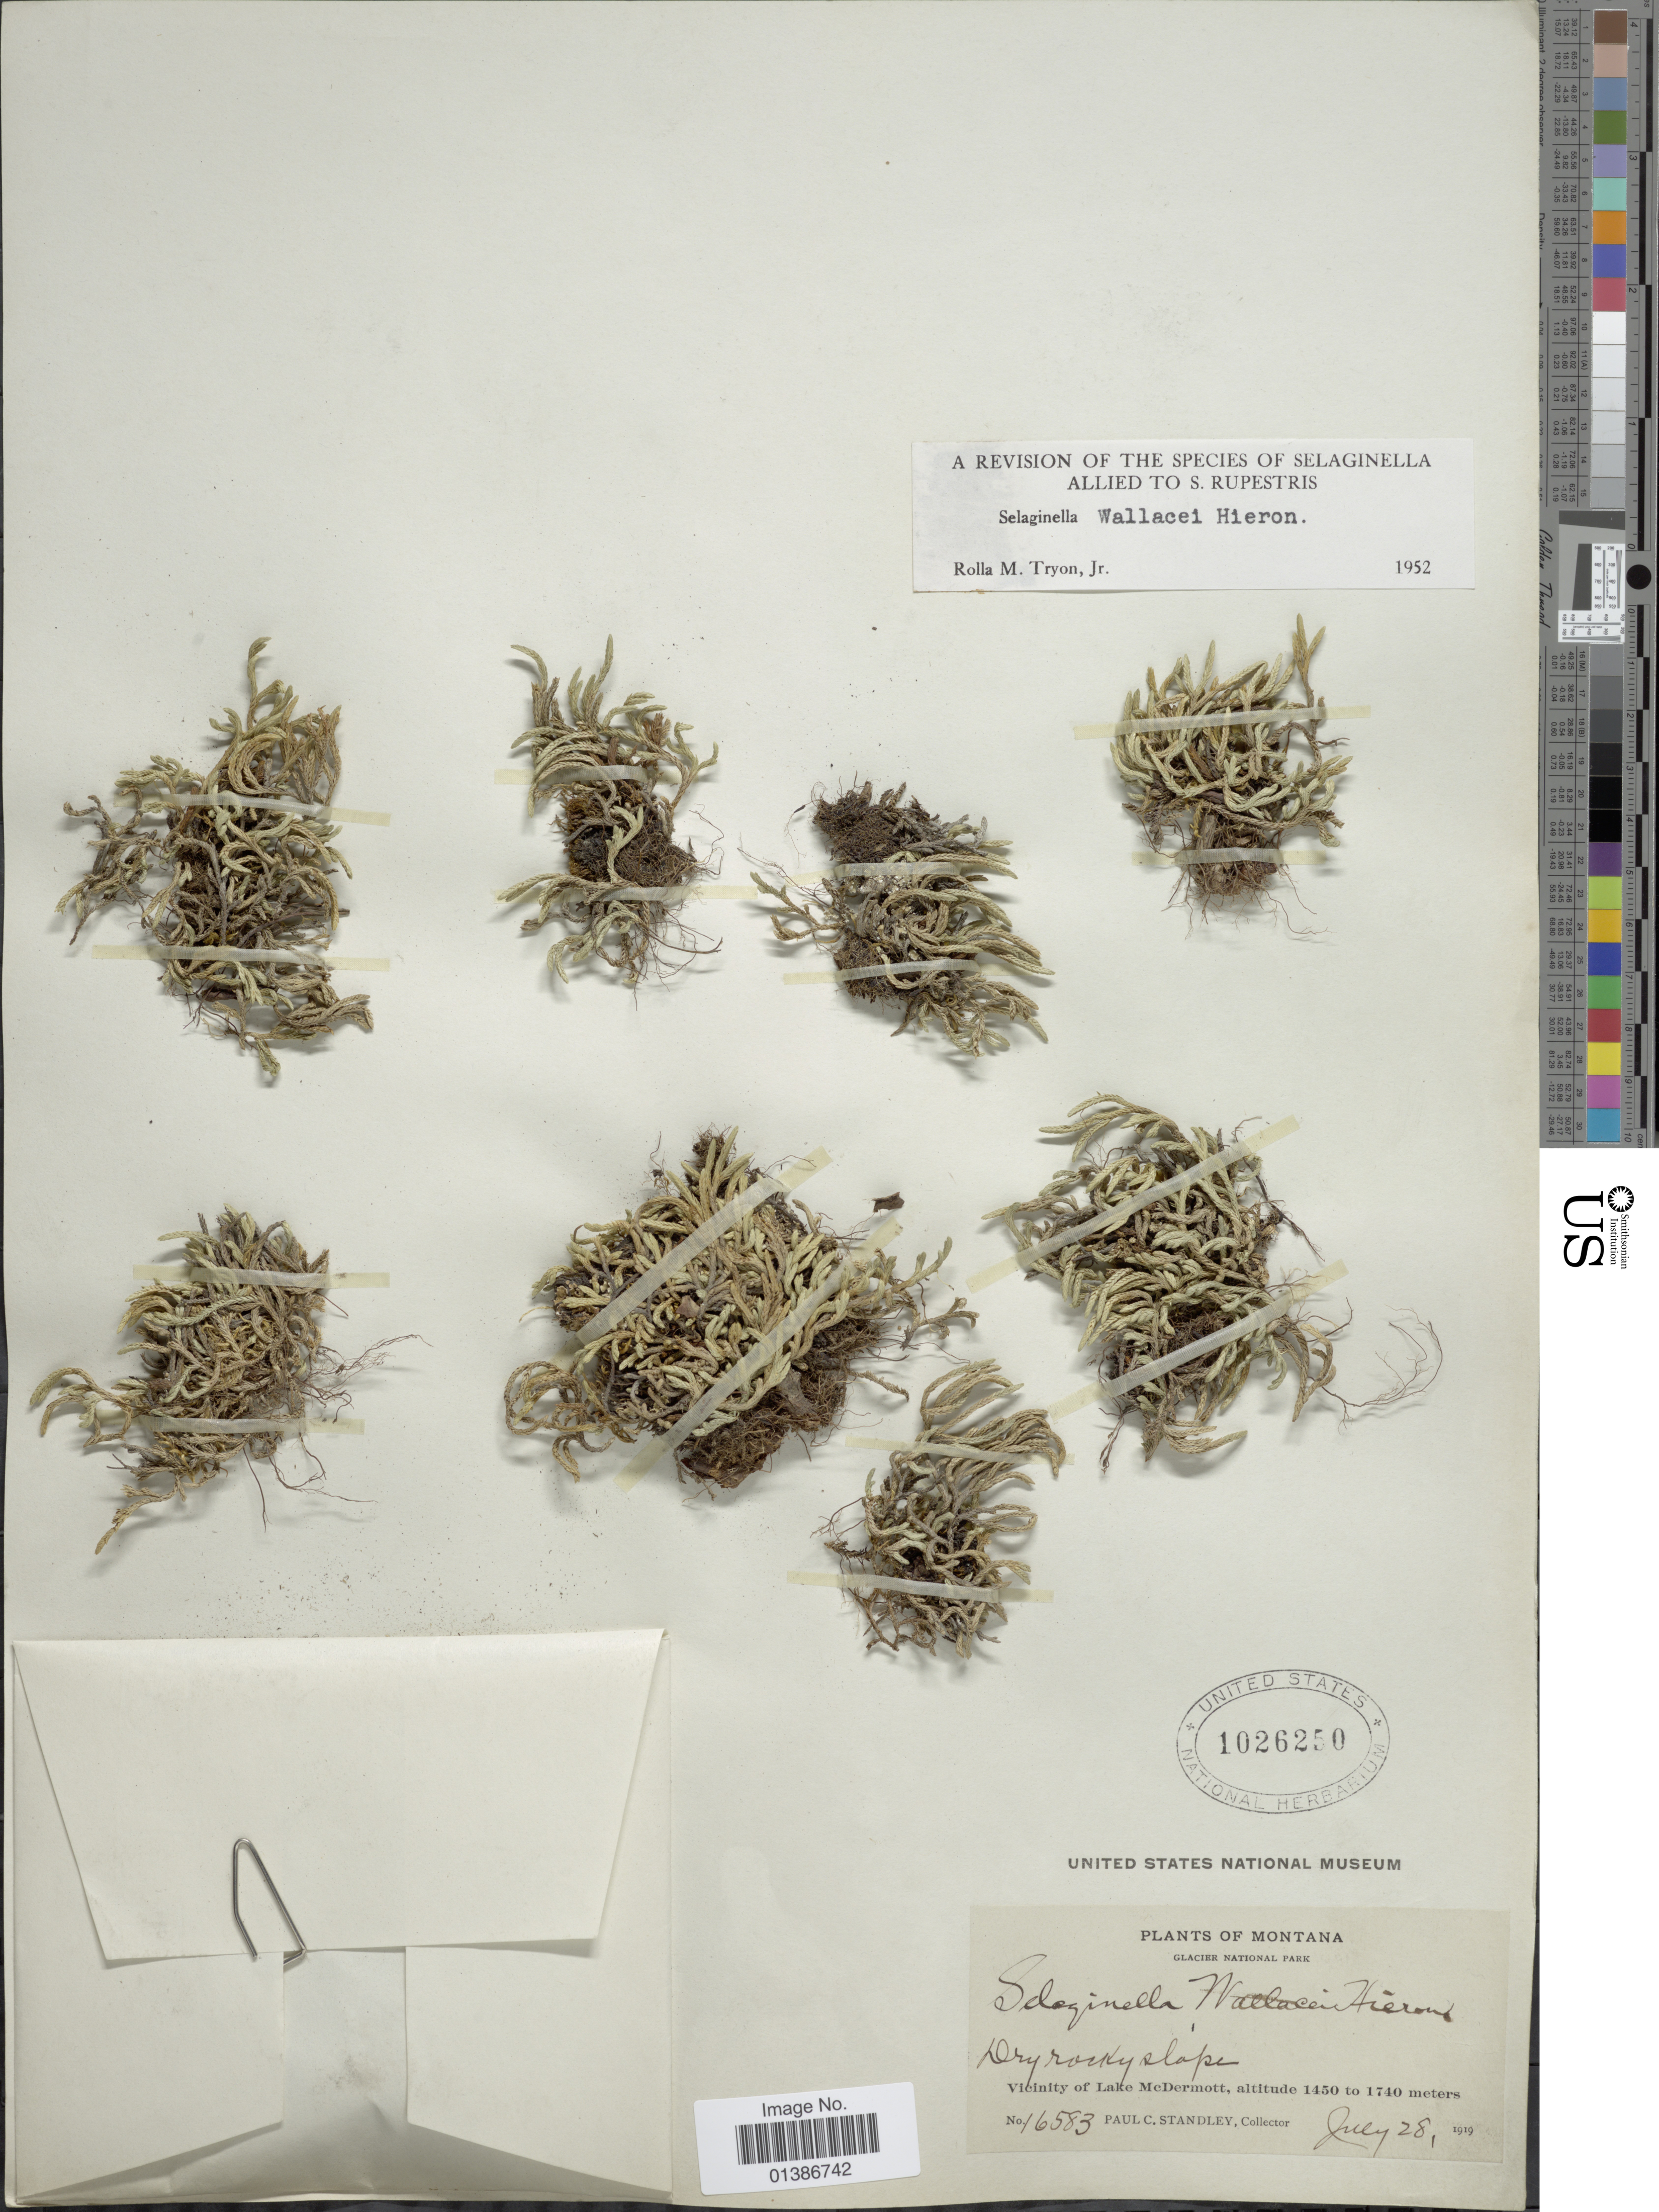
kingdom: Plantae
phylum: Tracheophyta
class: Lycopodiopsida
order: Selaginellales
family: Selaginellaceae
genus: Selaginella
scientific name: Selaginella wallacei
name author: Hieron.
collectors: P. C. Standley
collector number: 16583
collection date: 1919-07-28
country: United States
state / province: Montana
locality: Glacier National Park. Vicinity of Lake McDermott.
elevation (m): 1450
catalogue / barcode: US 1026250